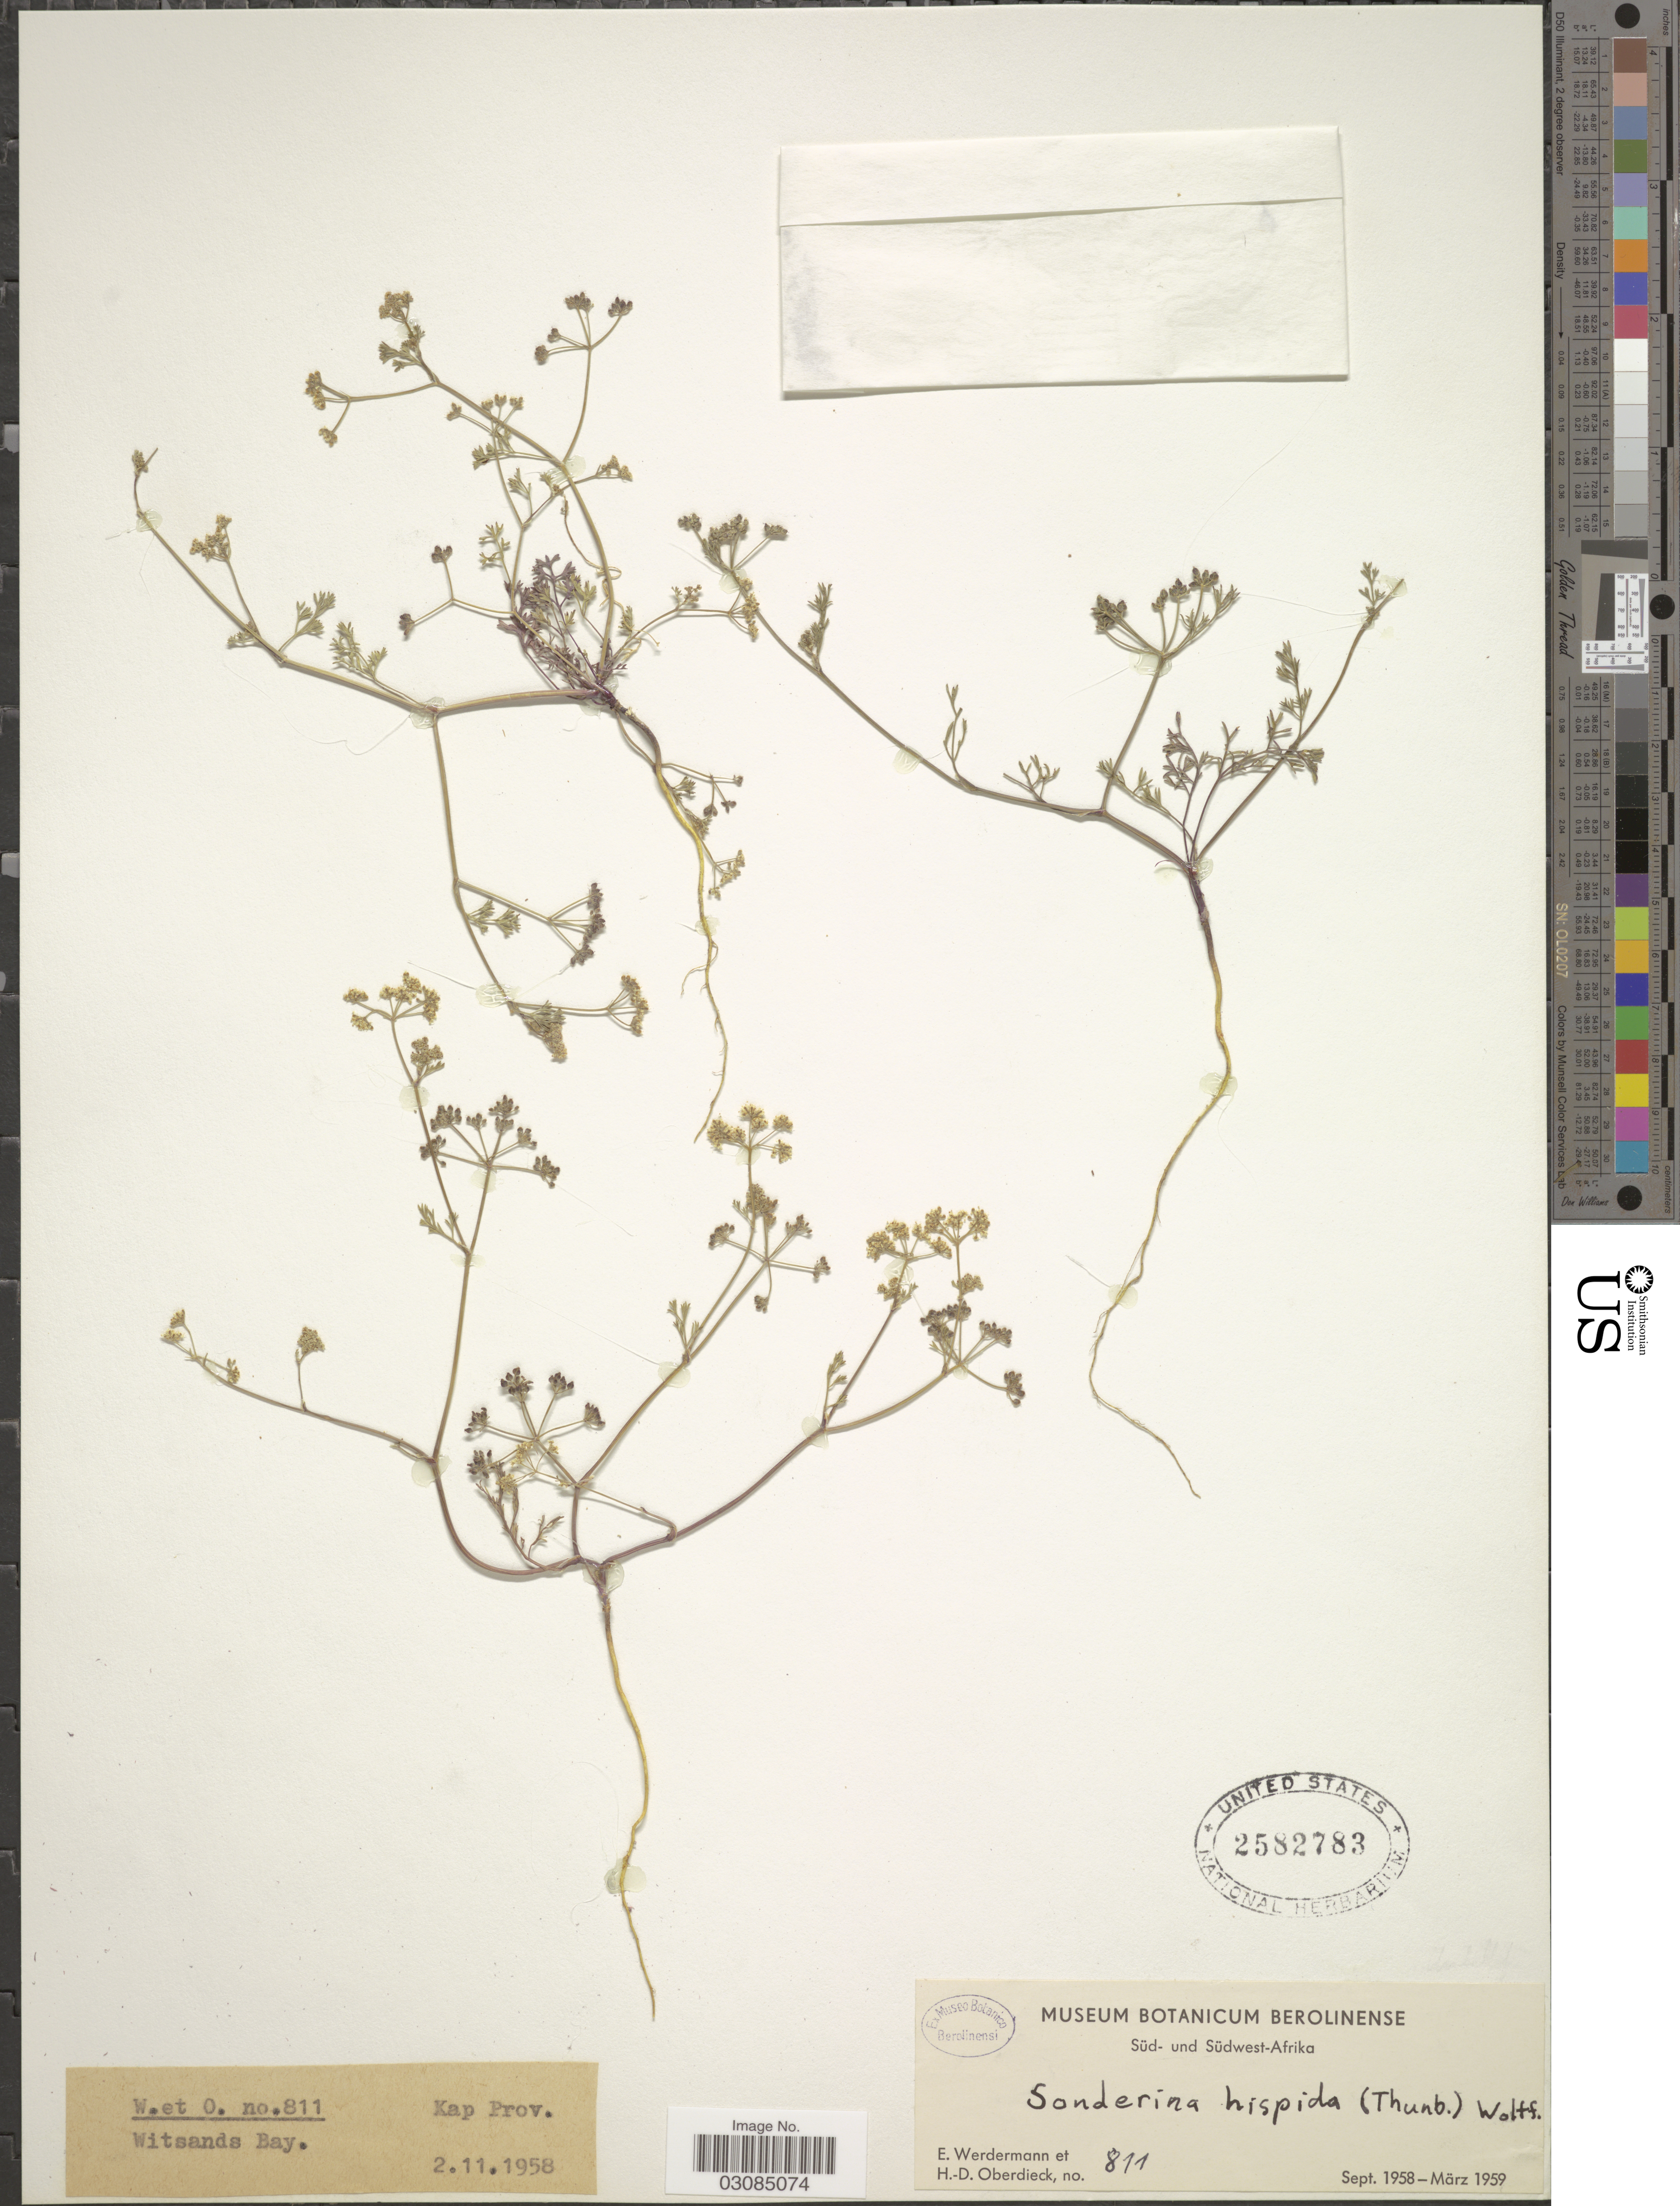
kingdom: Plantae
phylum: Tracheophyta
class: Magnoliopsida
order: Apiales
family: Apiaceae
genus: Sonderina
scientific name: Sonderina hispida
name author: (Thunb.) H. Wolff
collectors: E. Werdermann & H. Oberdieck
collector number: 811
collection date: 1958-11-02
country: South Africa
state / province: Western Cape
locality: Süd-Afrika. Kap Prov. Witsands Bay.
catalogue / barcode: US 2582783